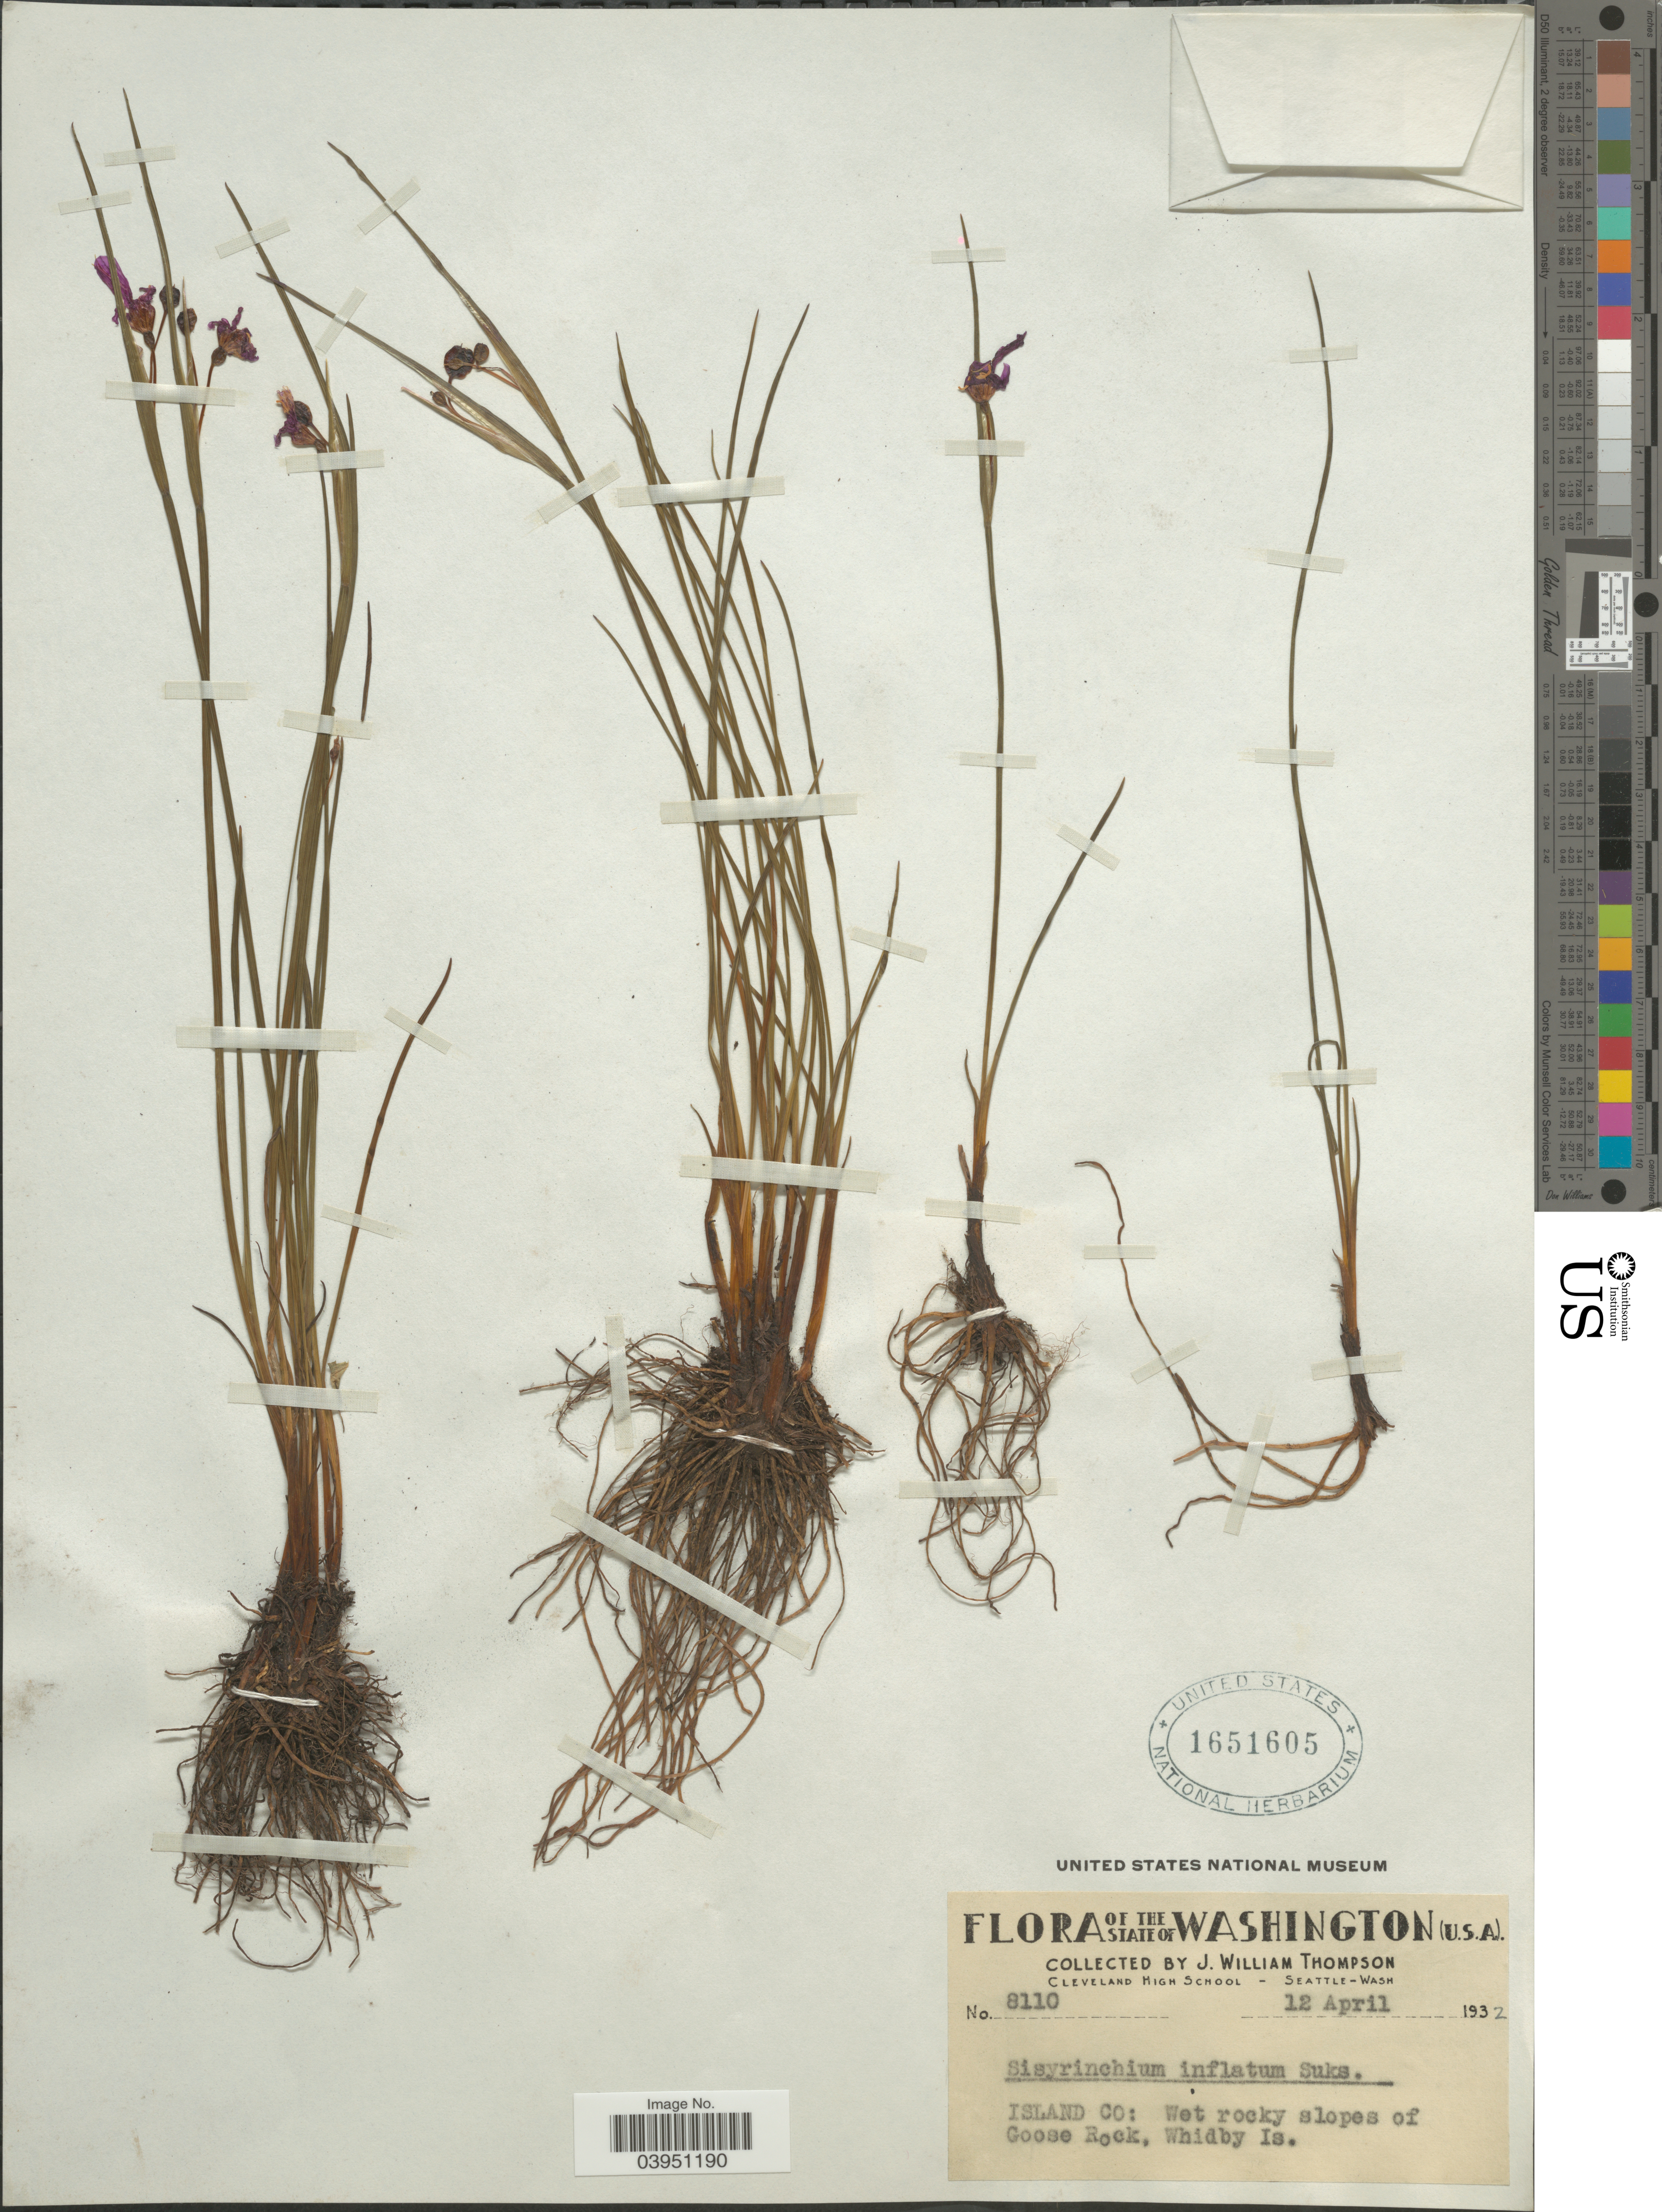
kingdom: Plantae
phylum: Tracheophyta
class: Liliopsida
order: Asparagales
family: Iridaceae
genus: Sisyrinchium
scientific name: Sisyrinchium inflatum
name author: (Suksd.) H. St. John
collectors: J. W. Thompson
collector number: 8110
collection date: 1932-04-12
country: United States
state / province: Washington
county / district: Island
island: Whidbey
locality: Island Co: Wet rocky slopes of Goose Rock, Whidby Is.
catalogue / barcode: US 1651605